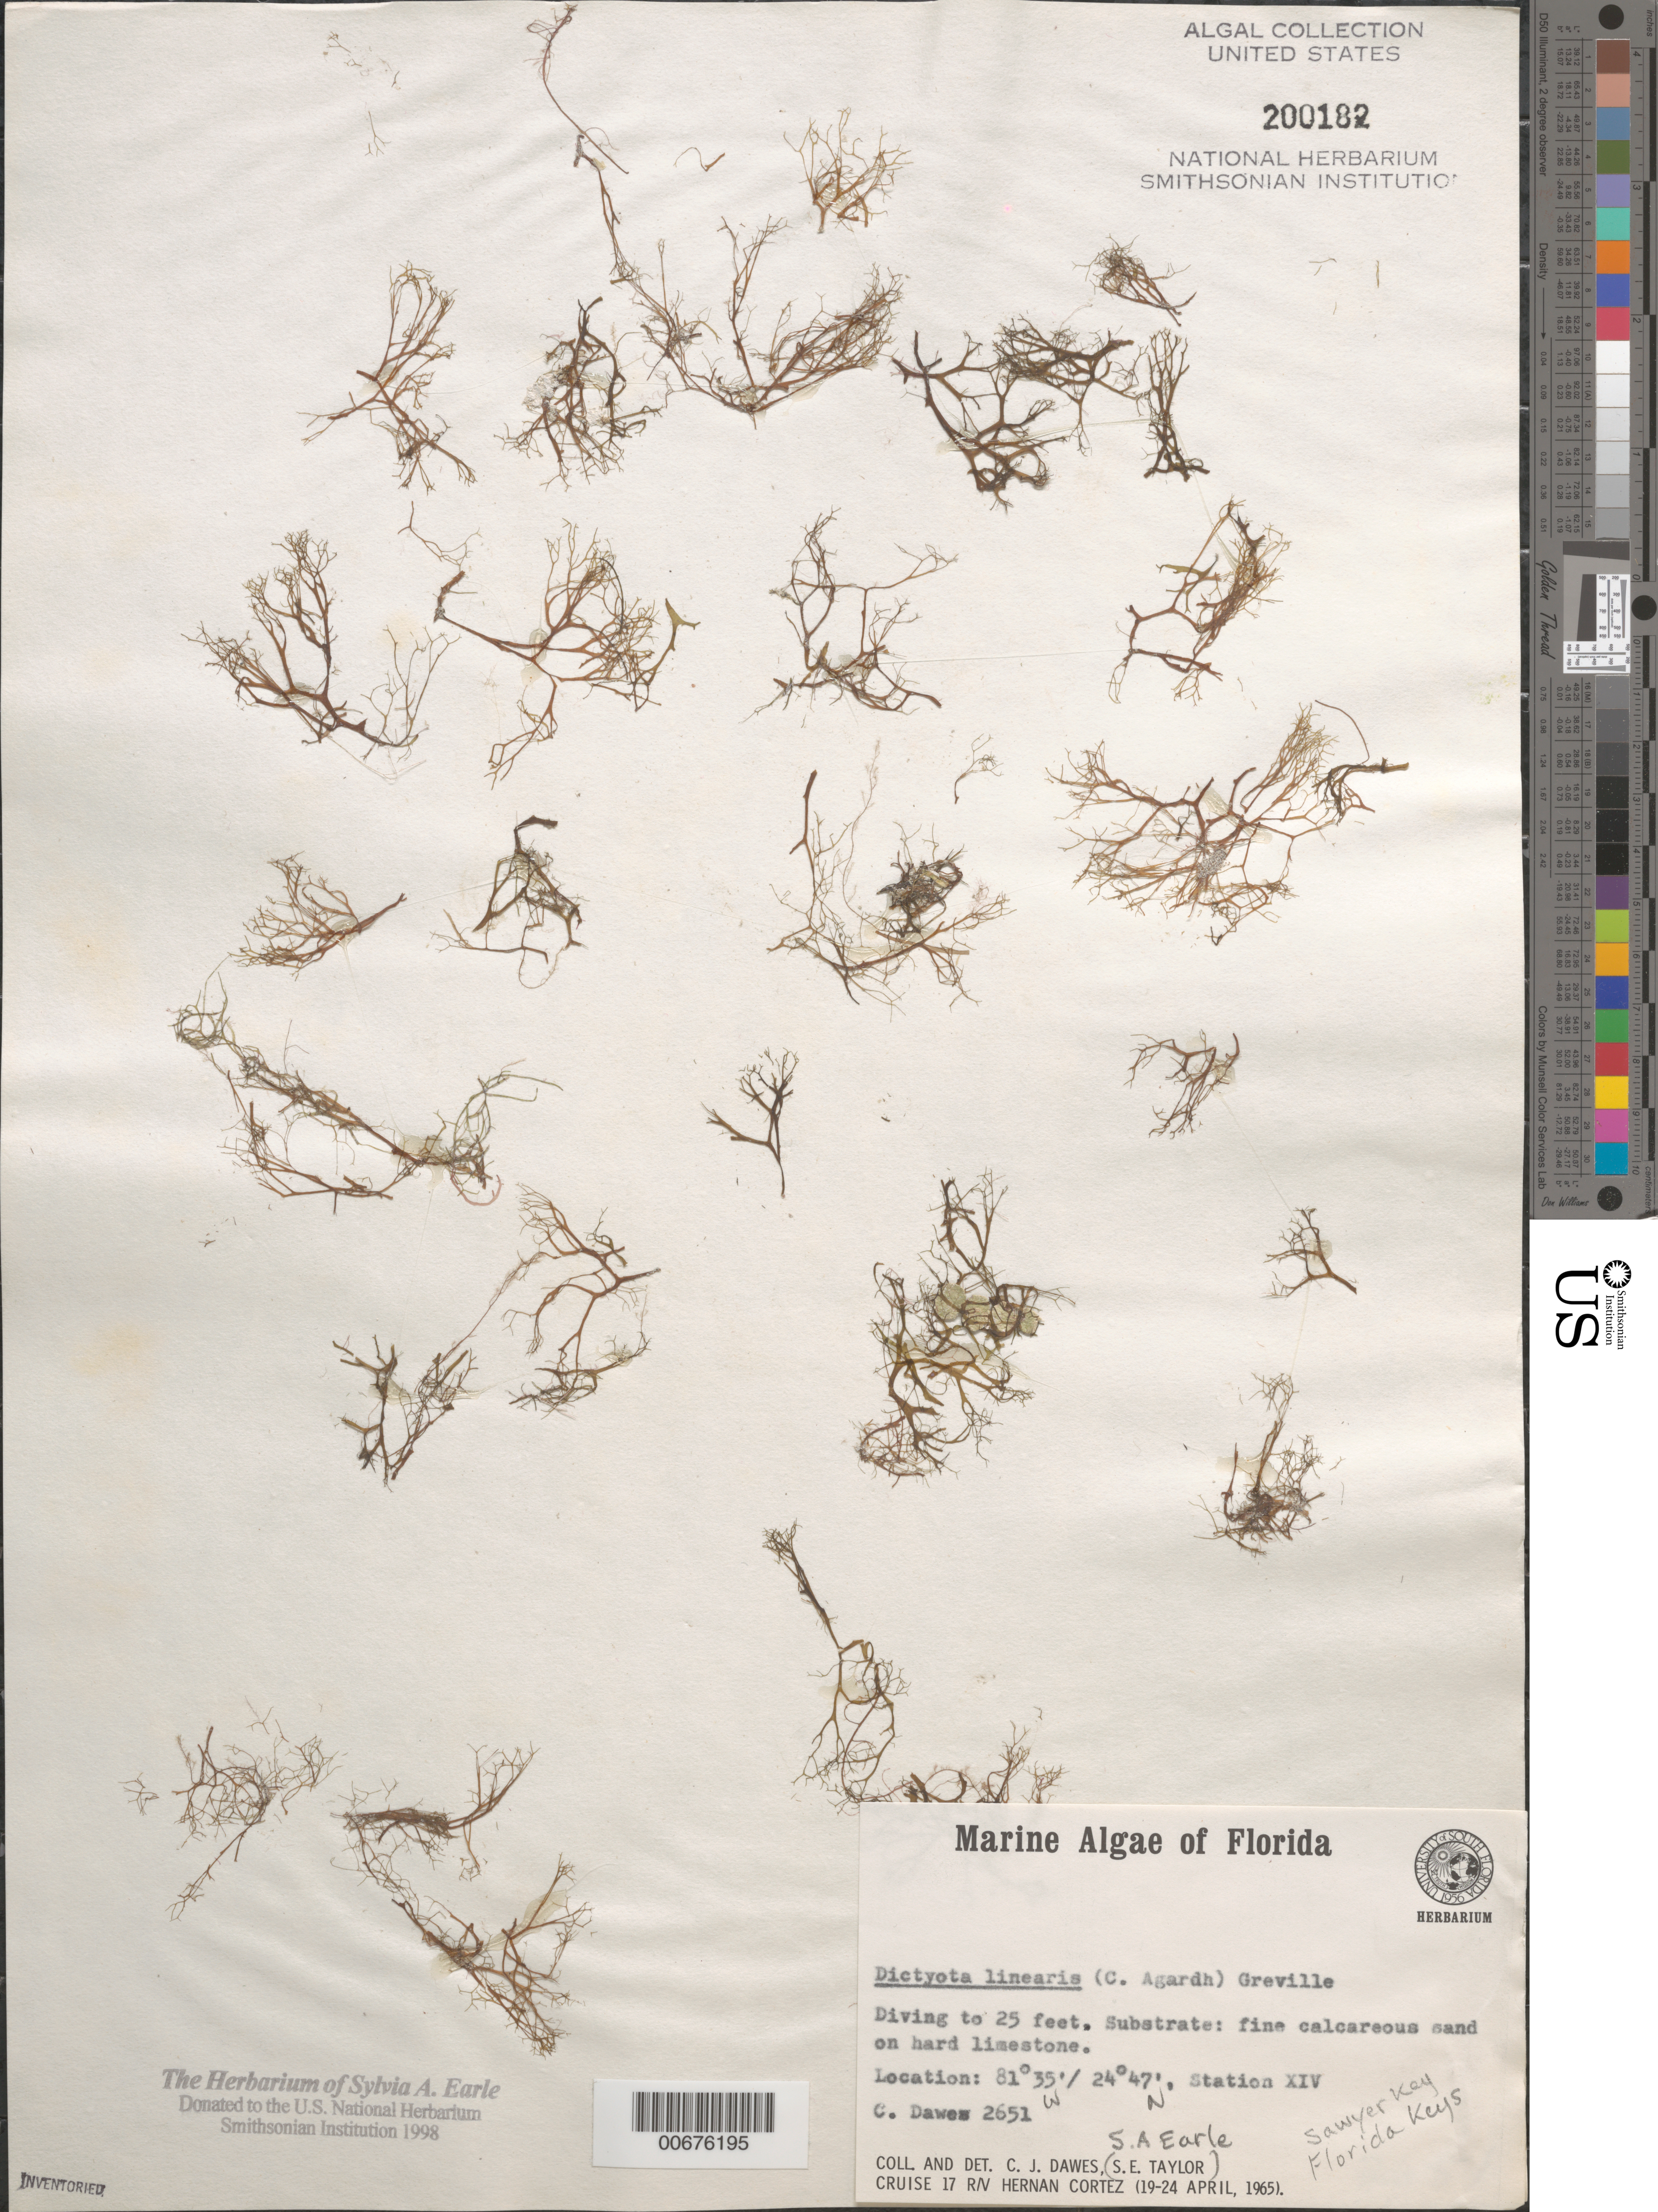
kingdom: Chromista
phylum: Ochrophyta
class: Phaeophyceae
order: Dictyotales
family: Dictyotaceae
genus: Dictyota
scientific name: Dictyota linearis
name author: (C. Agardh) Grev.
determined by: Dawes, C. J.; Earle, S. A.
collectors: C. Dawes & S. A. Earle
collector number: Cjd 2651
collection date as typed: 19 Apr 1965 to 24 Apr 1965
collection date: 1965-04-19/1965-04-24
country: United States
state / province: Florida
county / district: Monroe County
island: Sawyer Key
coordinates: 24 47' N, 81 35" W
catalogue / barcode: US 200182